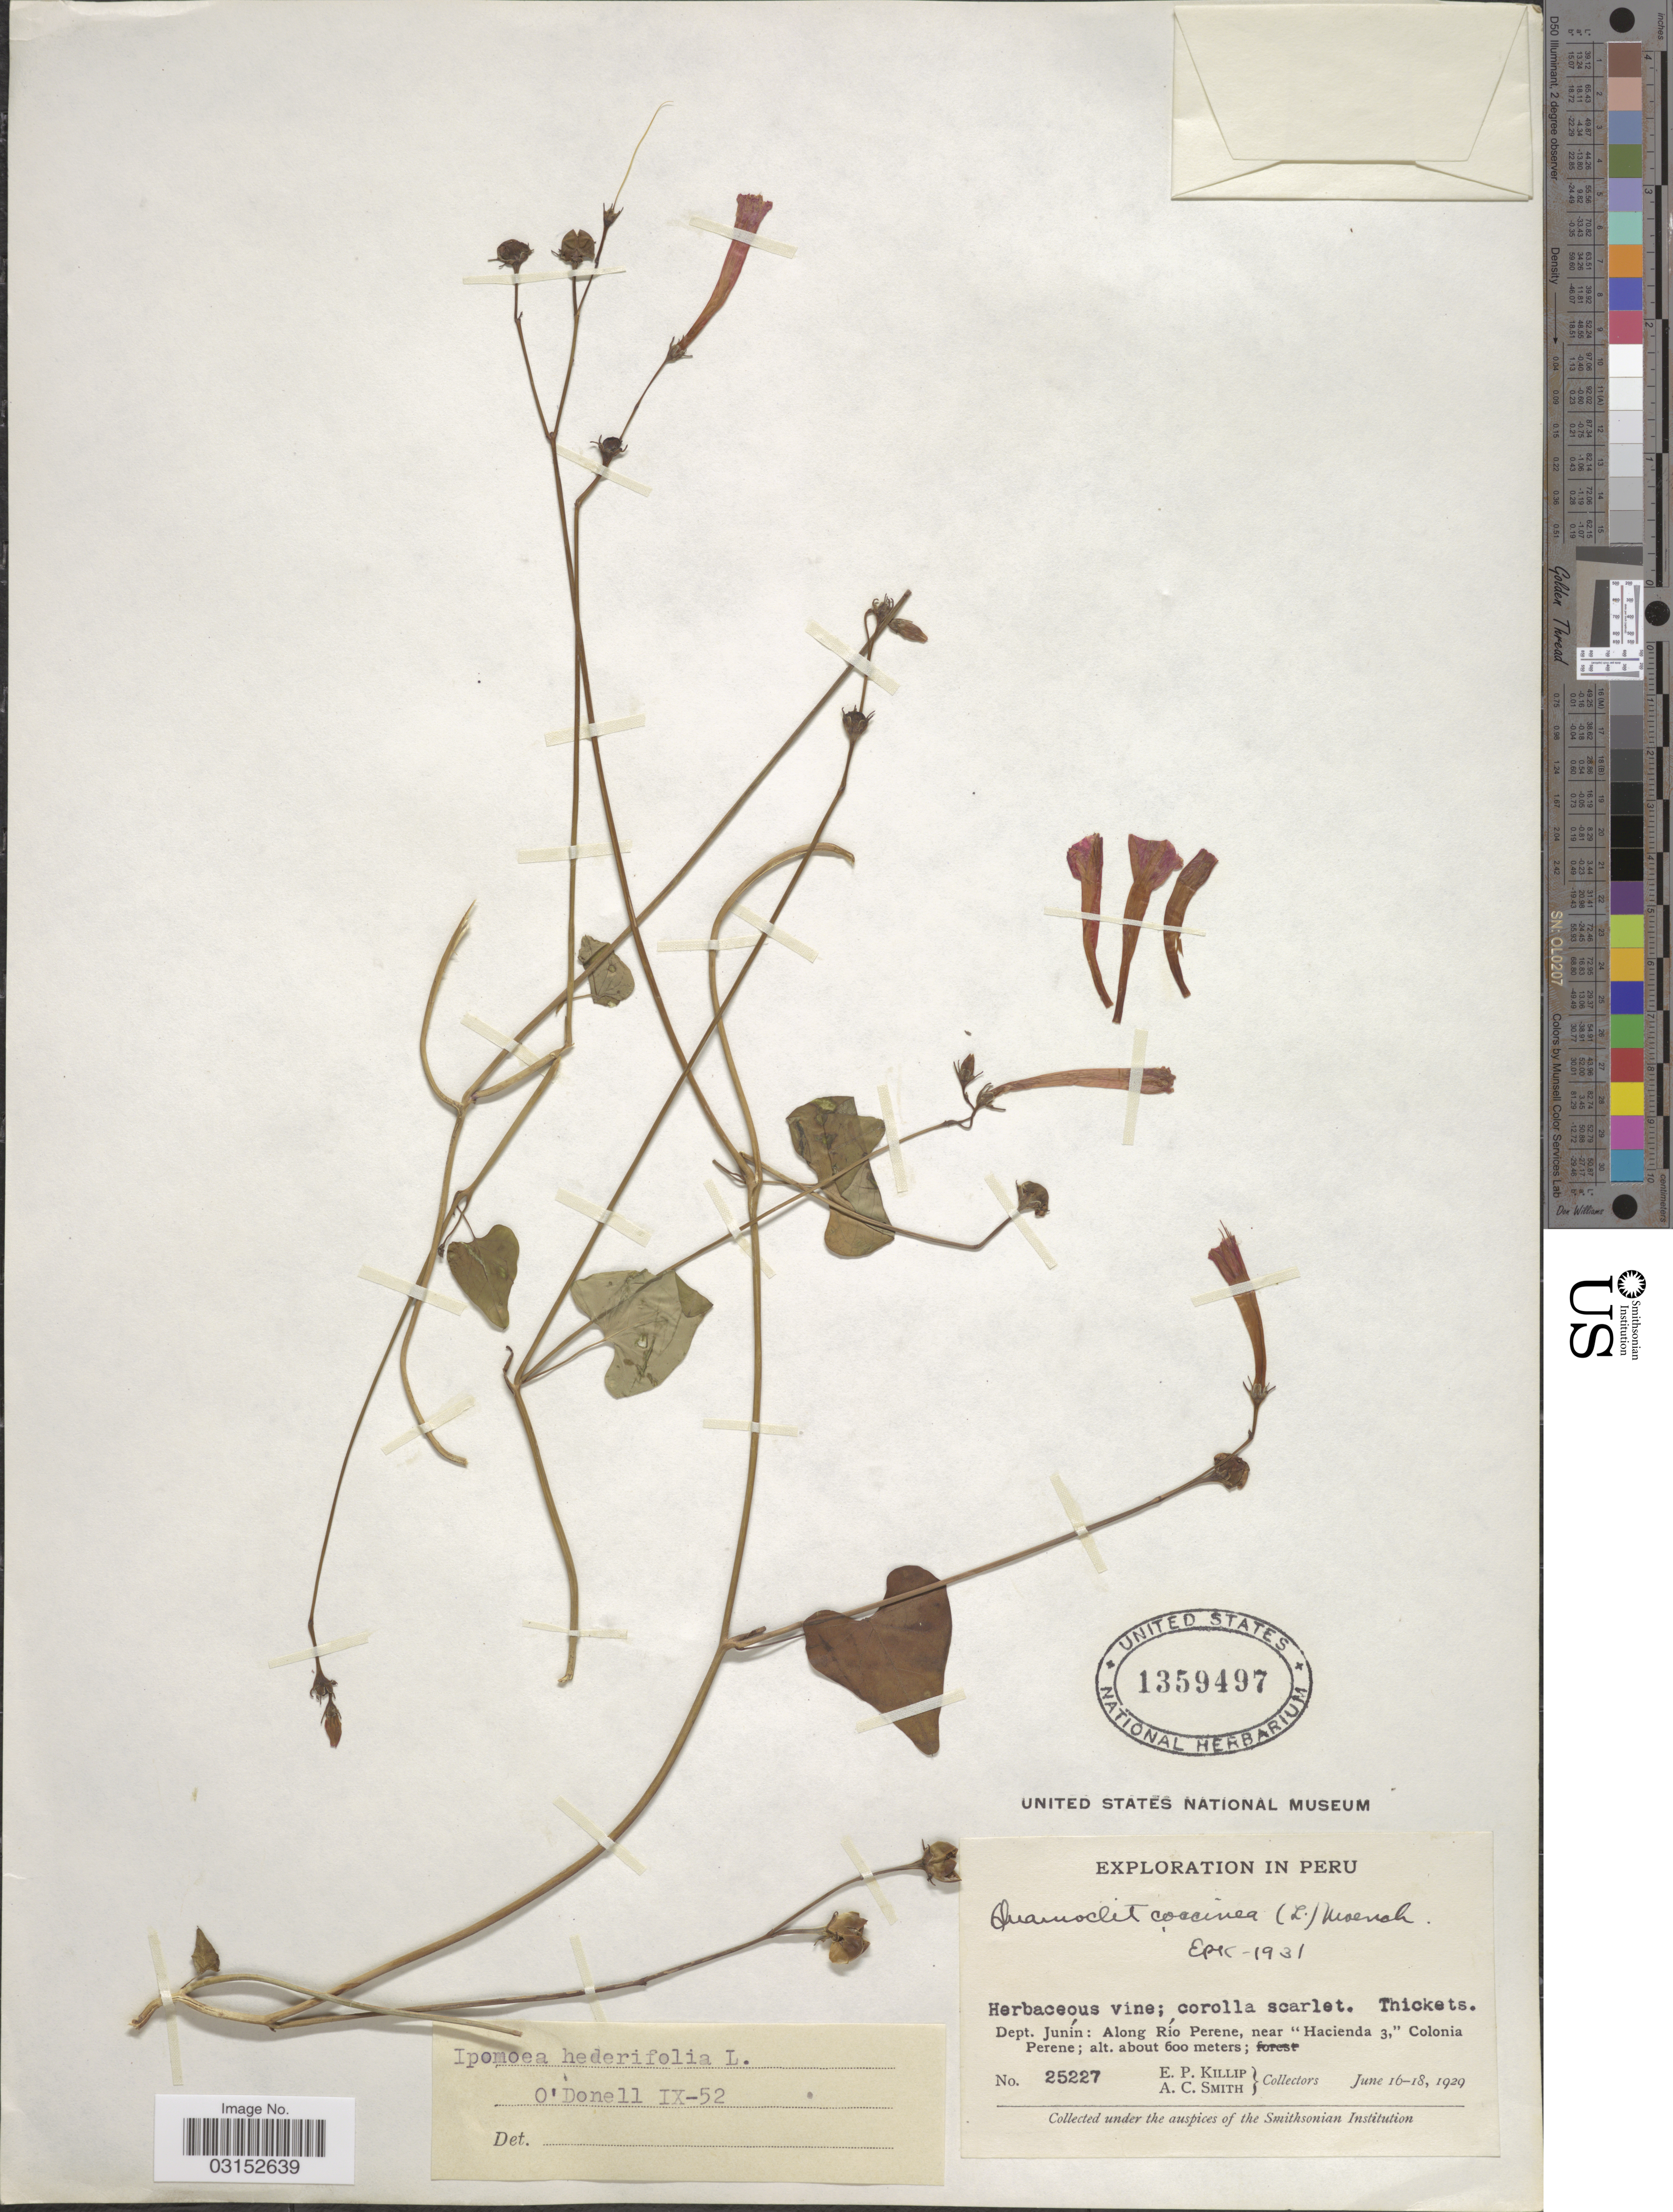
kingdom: Plantae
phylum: Tracheophyta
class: Magnoliopsida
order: Solanales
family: Convolvulaceae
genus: Ipomoea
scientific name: Ipomoea hederifolia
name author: L.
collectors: E. P. Killip & A. C. Smith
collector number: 25227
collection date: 1929-06-16/1929-06-18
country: Peru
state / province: Junín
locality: Dept. Junín: Along Río Perene, near "Hacienda 3," Colonia Perene.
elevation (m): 600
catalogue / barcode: US 1359497